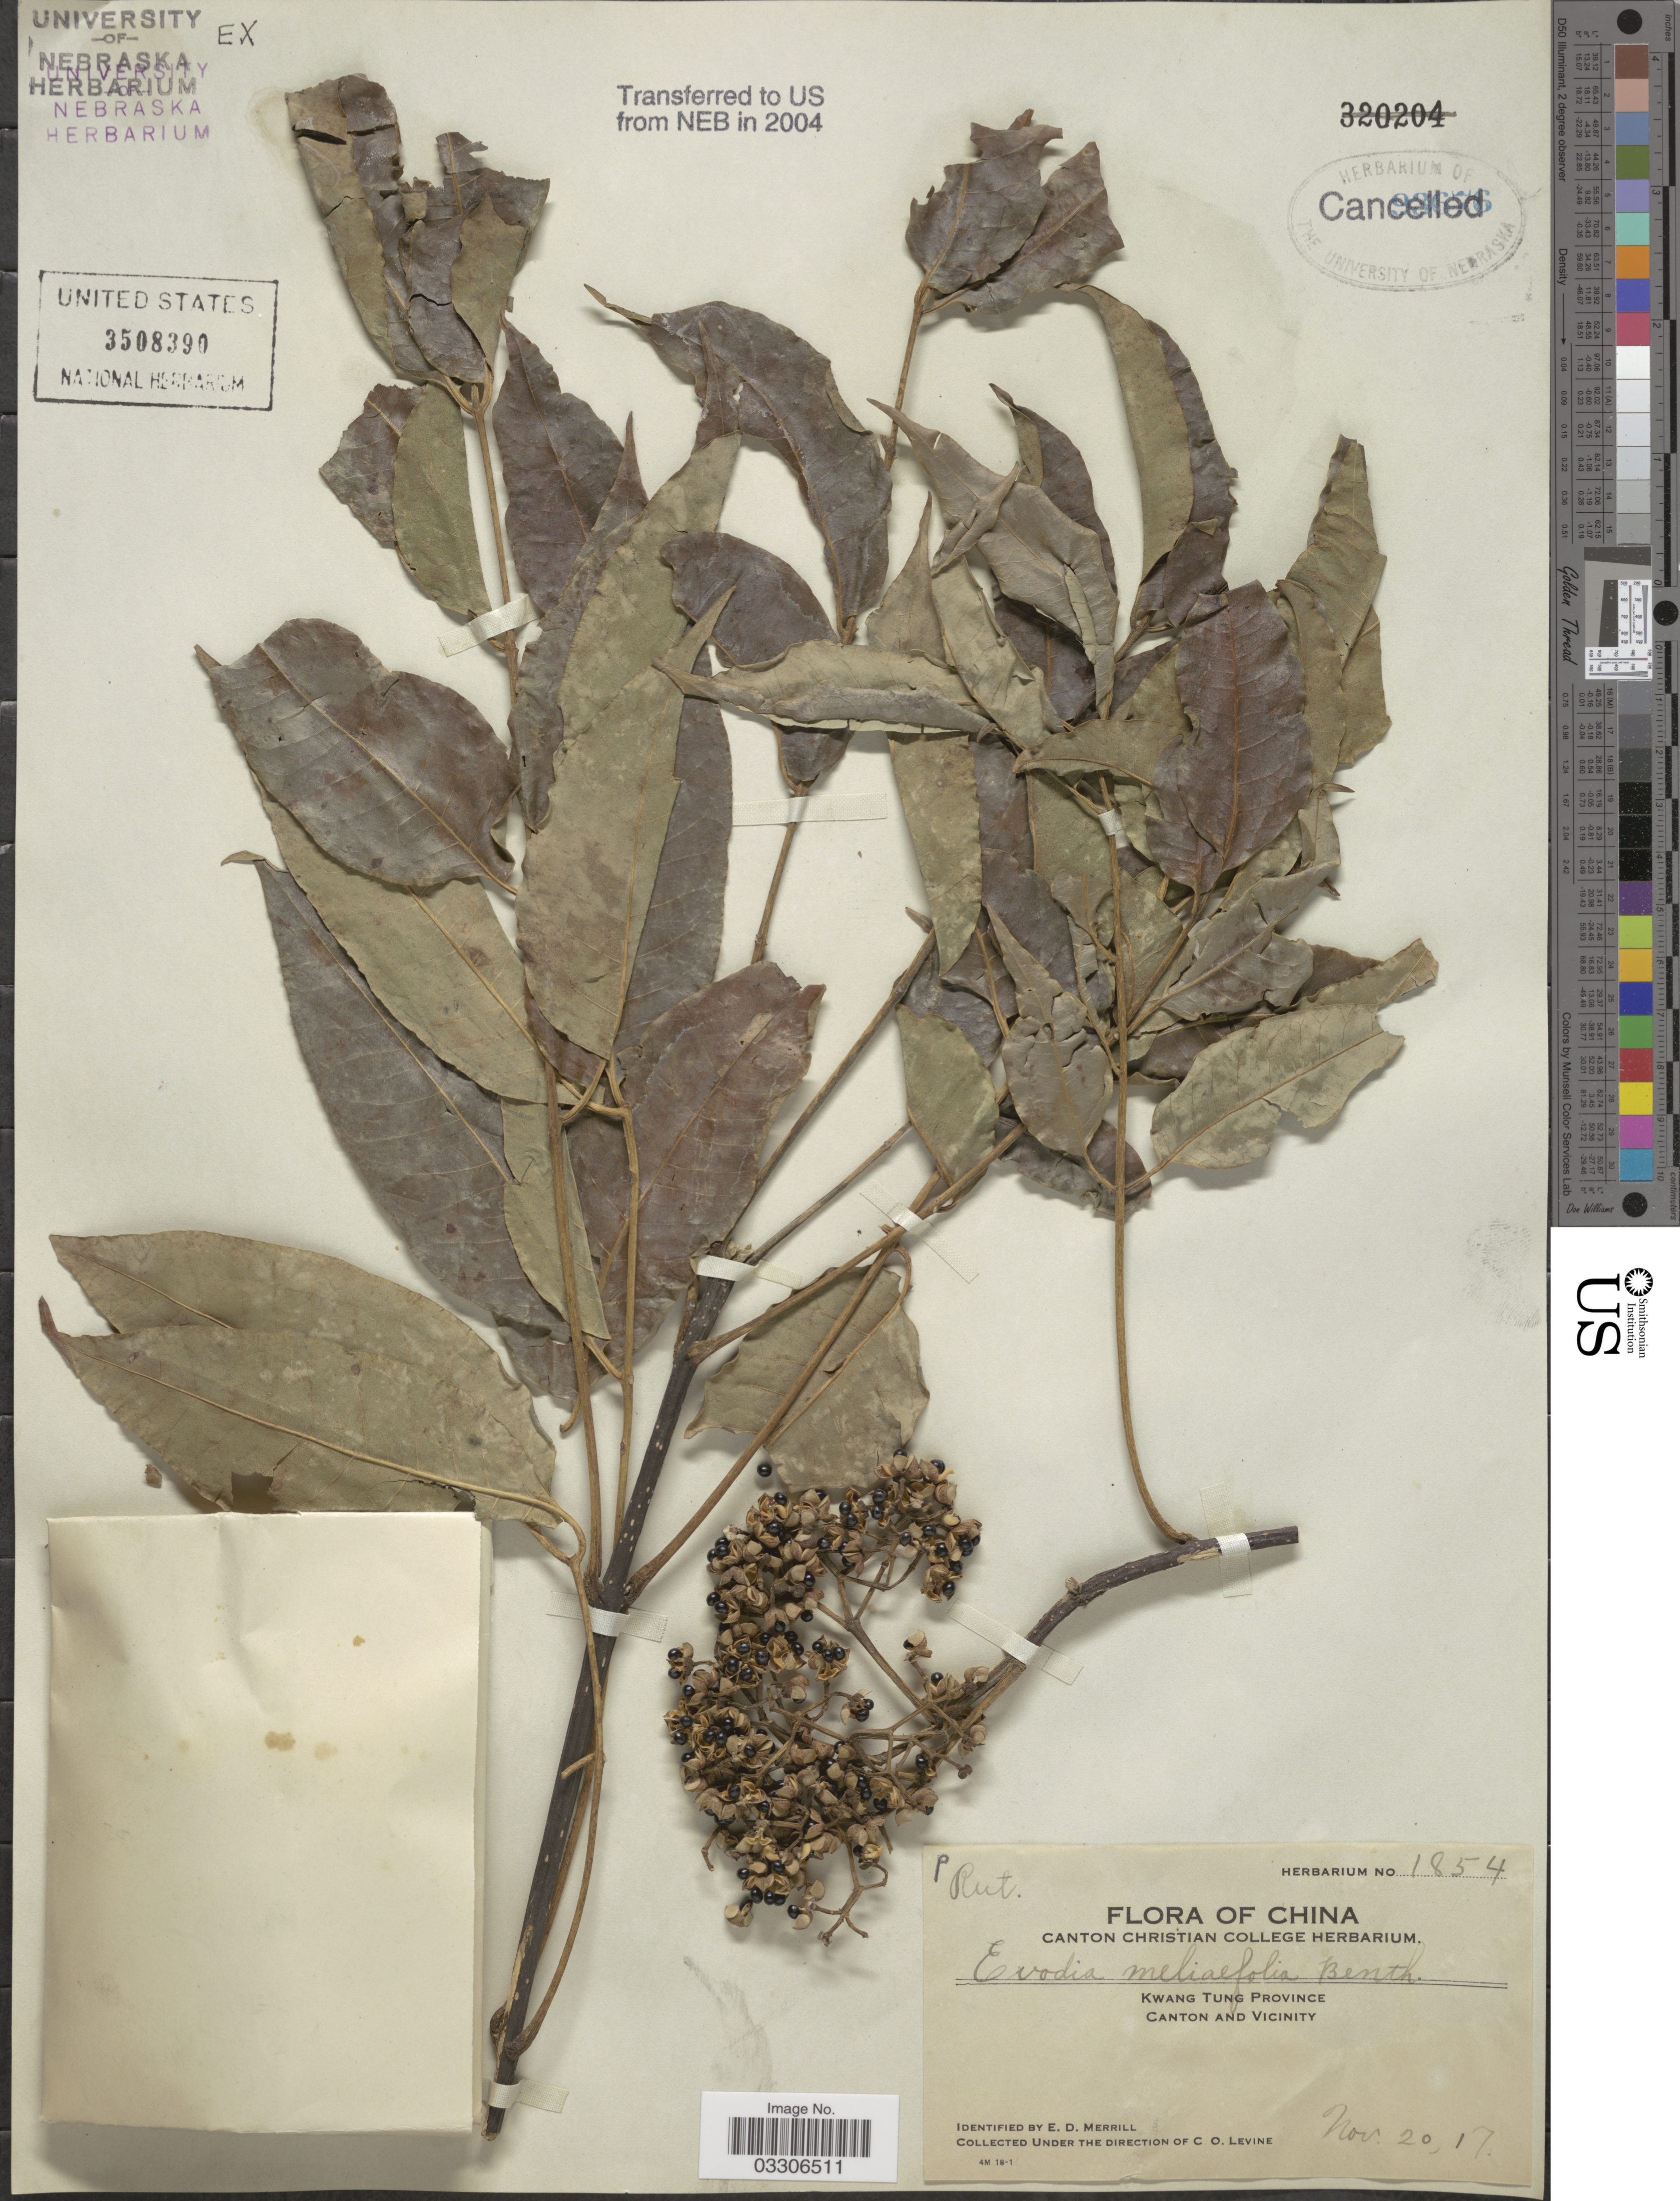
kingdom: Plantae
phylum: Tracheophyta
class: Magnoliopsida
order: Sapindales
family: Rutaceae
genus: Tetradium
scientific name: Tetradium glabrifolium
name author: (Champ. ex Benth.) T.G. Hartley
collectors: E. D. Merrill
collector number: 1854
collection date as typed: Transcribed d/m/y: 20/11/17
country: China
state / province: Guangdong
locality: Kwang Tung Province. Canton and Vicinity.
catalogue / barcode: US 3508390